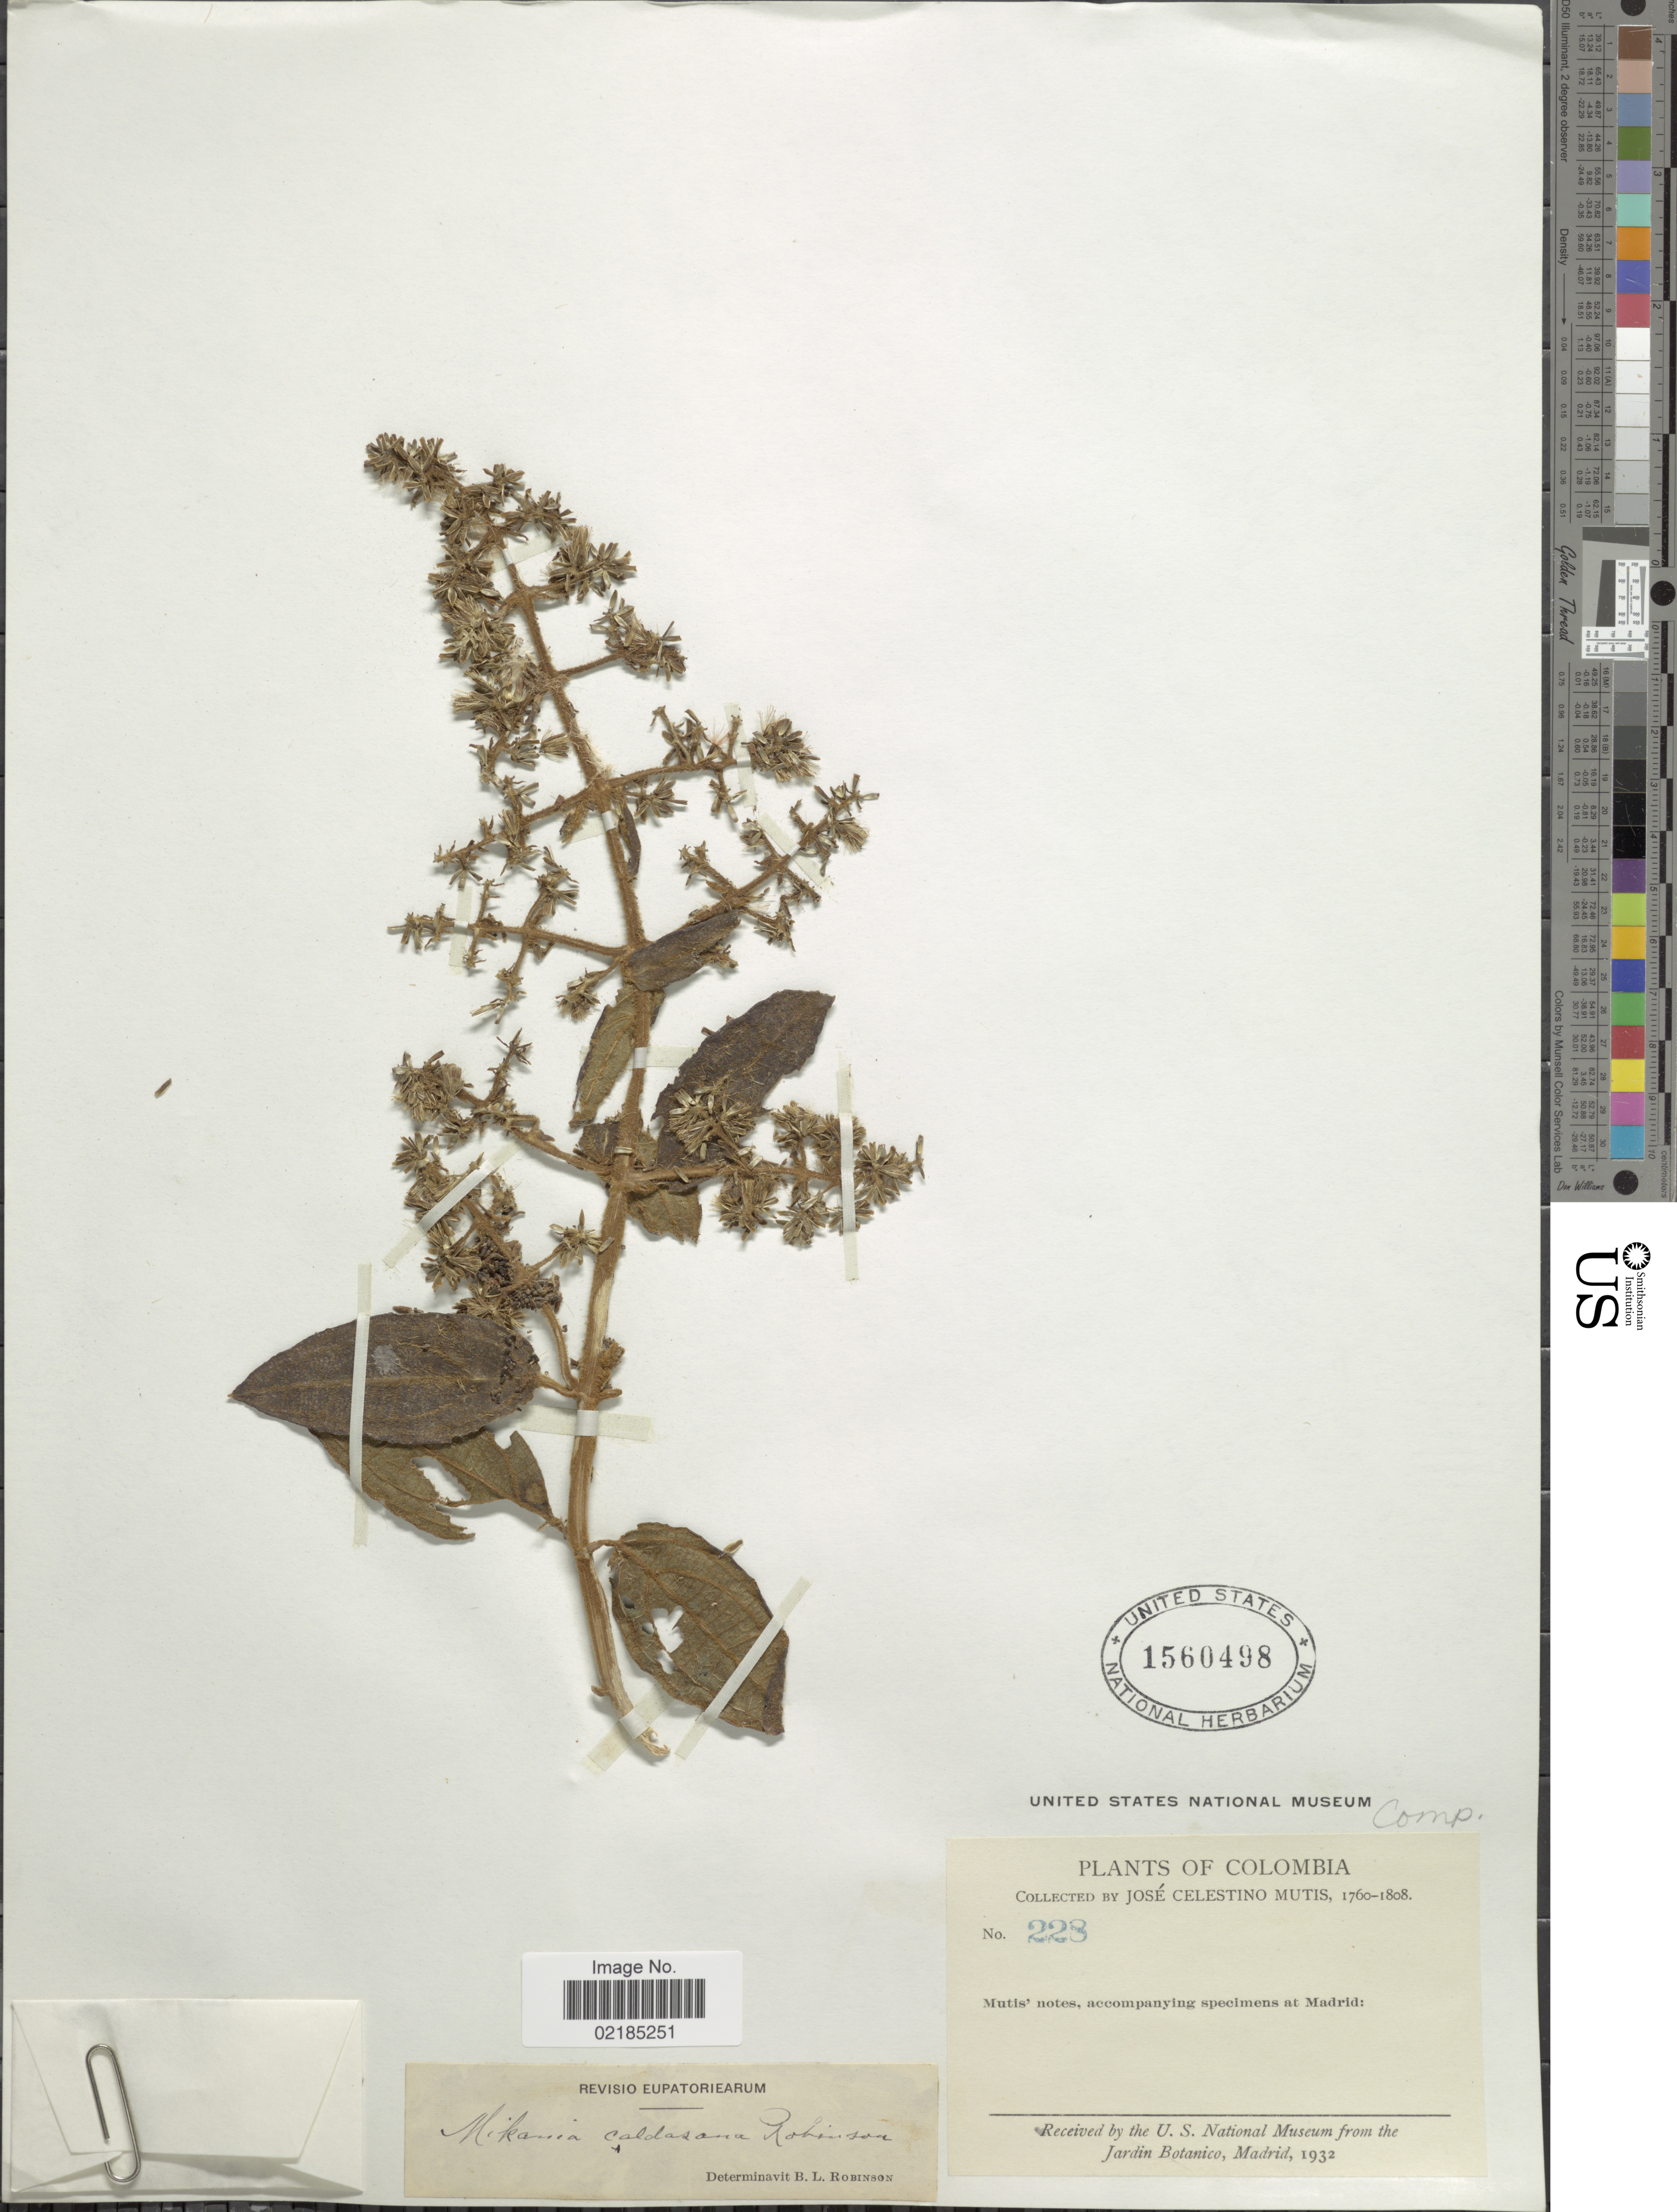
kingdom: Plantae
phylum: Tracheophyta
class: Magnoliopsida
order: Asterales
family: Asteraceae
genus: Mikania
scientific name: Mikania caldasana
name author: B.L. Rob.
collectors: J. C. B. Mutis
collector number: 228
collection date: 1760/1808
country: Colombia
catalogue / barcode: US 1560498